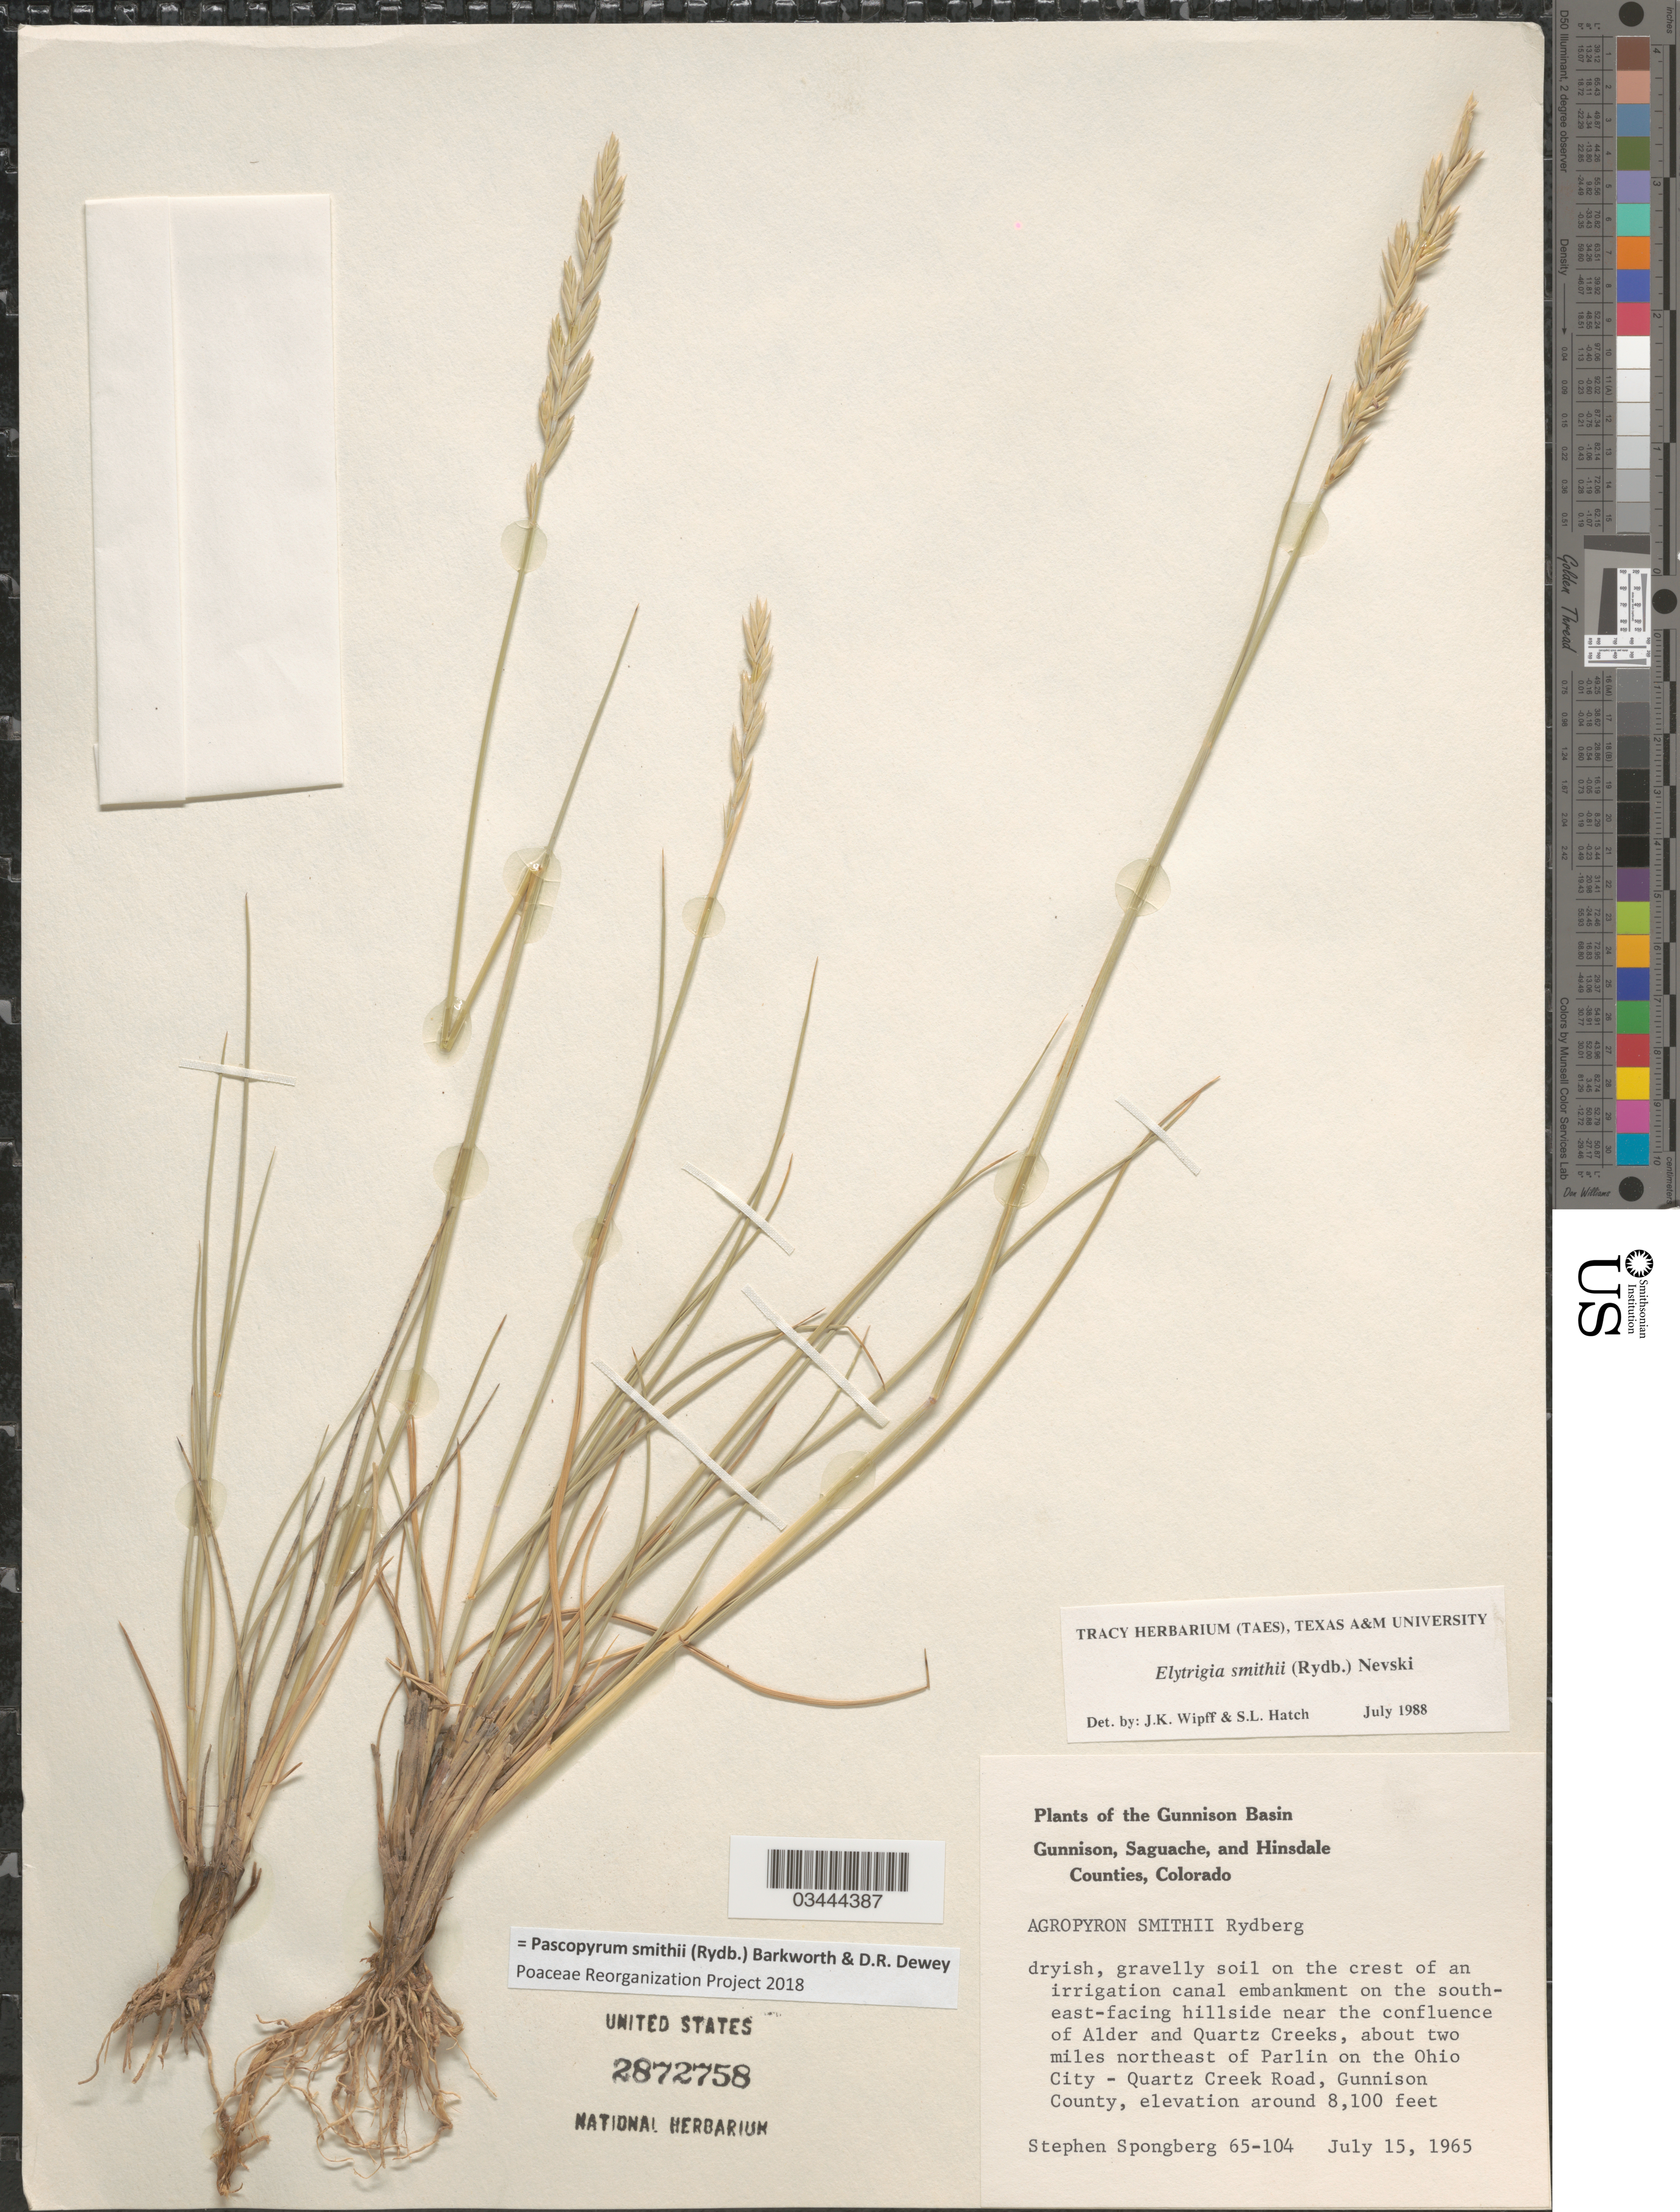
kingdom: Plantae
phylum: Tracheophyta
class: Liliopsida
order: Poales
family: Poaceae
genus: Pascopyrum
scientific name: Pascopyrum smithii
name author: (Rydb.) Barkworth & Dewey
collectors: S. A.Spongberg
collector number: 65-104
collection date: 1965-07-15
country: United States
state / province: Colorado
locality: The Gunnison Basin. On the crest of an irrigation canal embankment on the southeast-facing hillside near the confluence of Alder and Quartz Creeks, about two miles northeast of Parlin on the Ohio City - Quartz Creek Road, Gunnison County.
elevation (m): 2469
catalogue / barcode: US 2872758